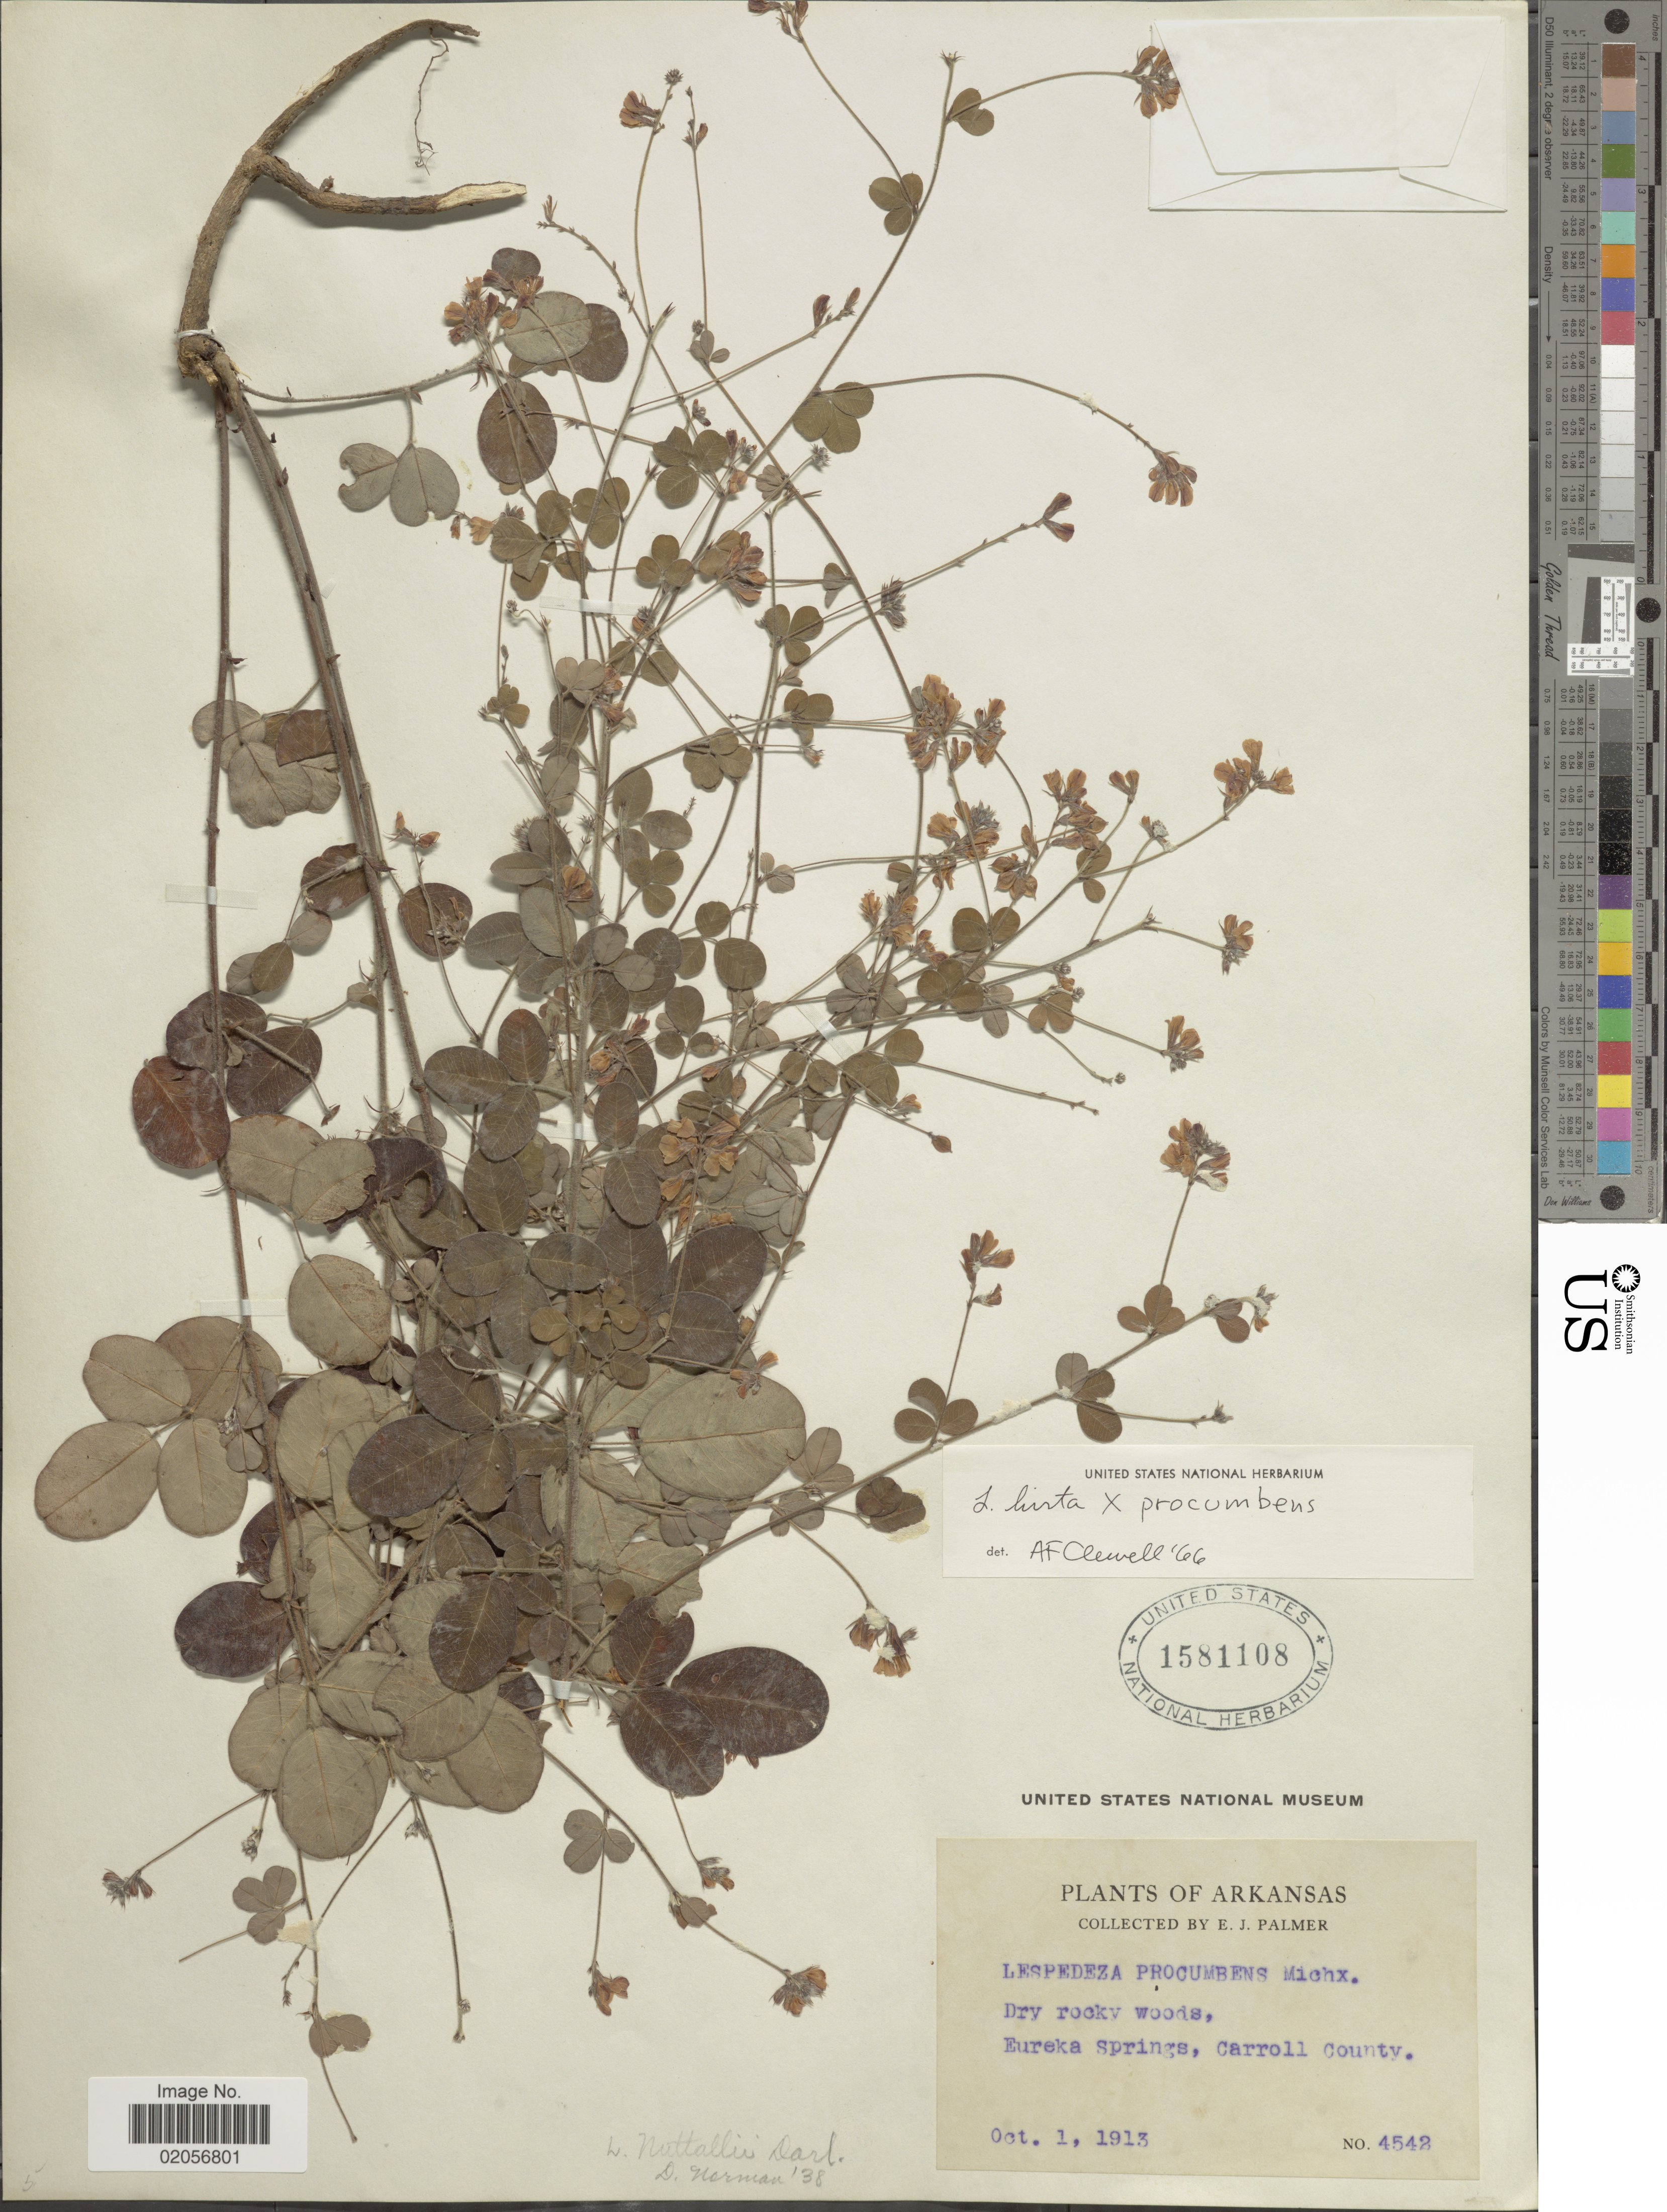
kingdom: Plantae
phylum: Tracheophyta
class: Magnoliopsida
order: Fabales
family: Fabaceae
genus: Lespedeza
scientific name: Lespedeza procumbens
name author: Michx.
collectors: E. J. Palmer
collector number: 4542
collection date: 1913-10-01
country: United States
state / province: Arkansas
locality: Dry rocky woods, Eureka Springs, Carroll County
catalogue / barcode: US 1581108